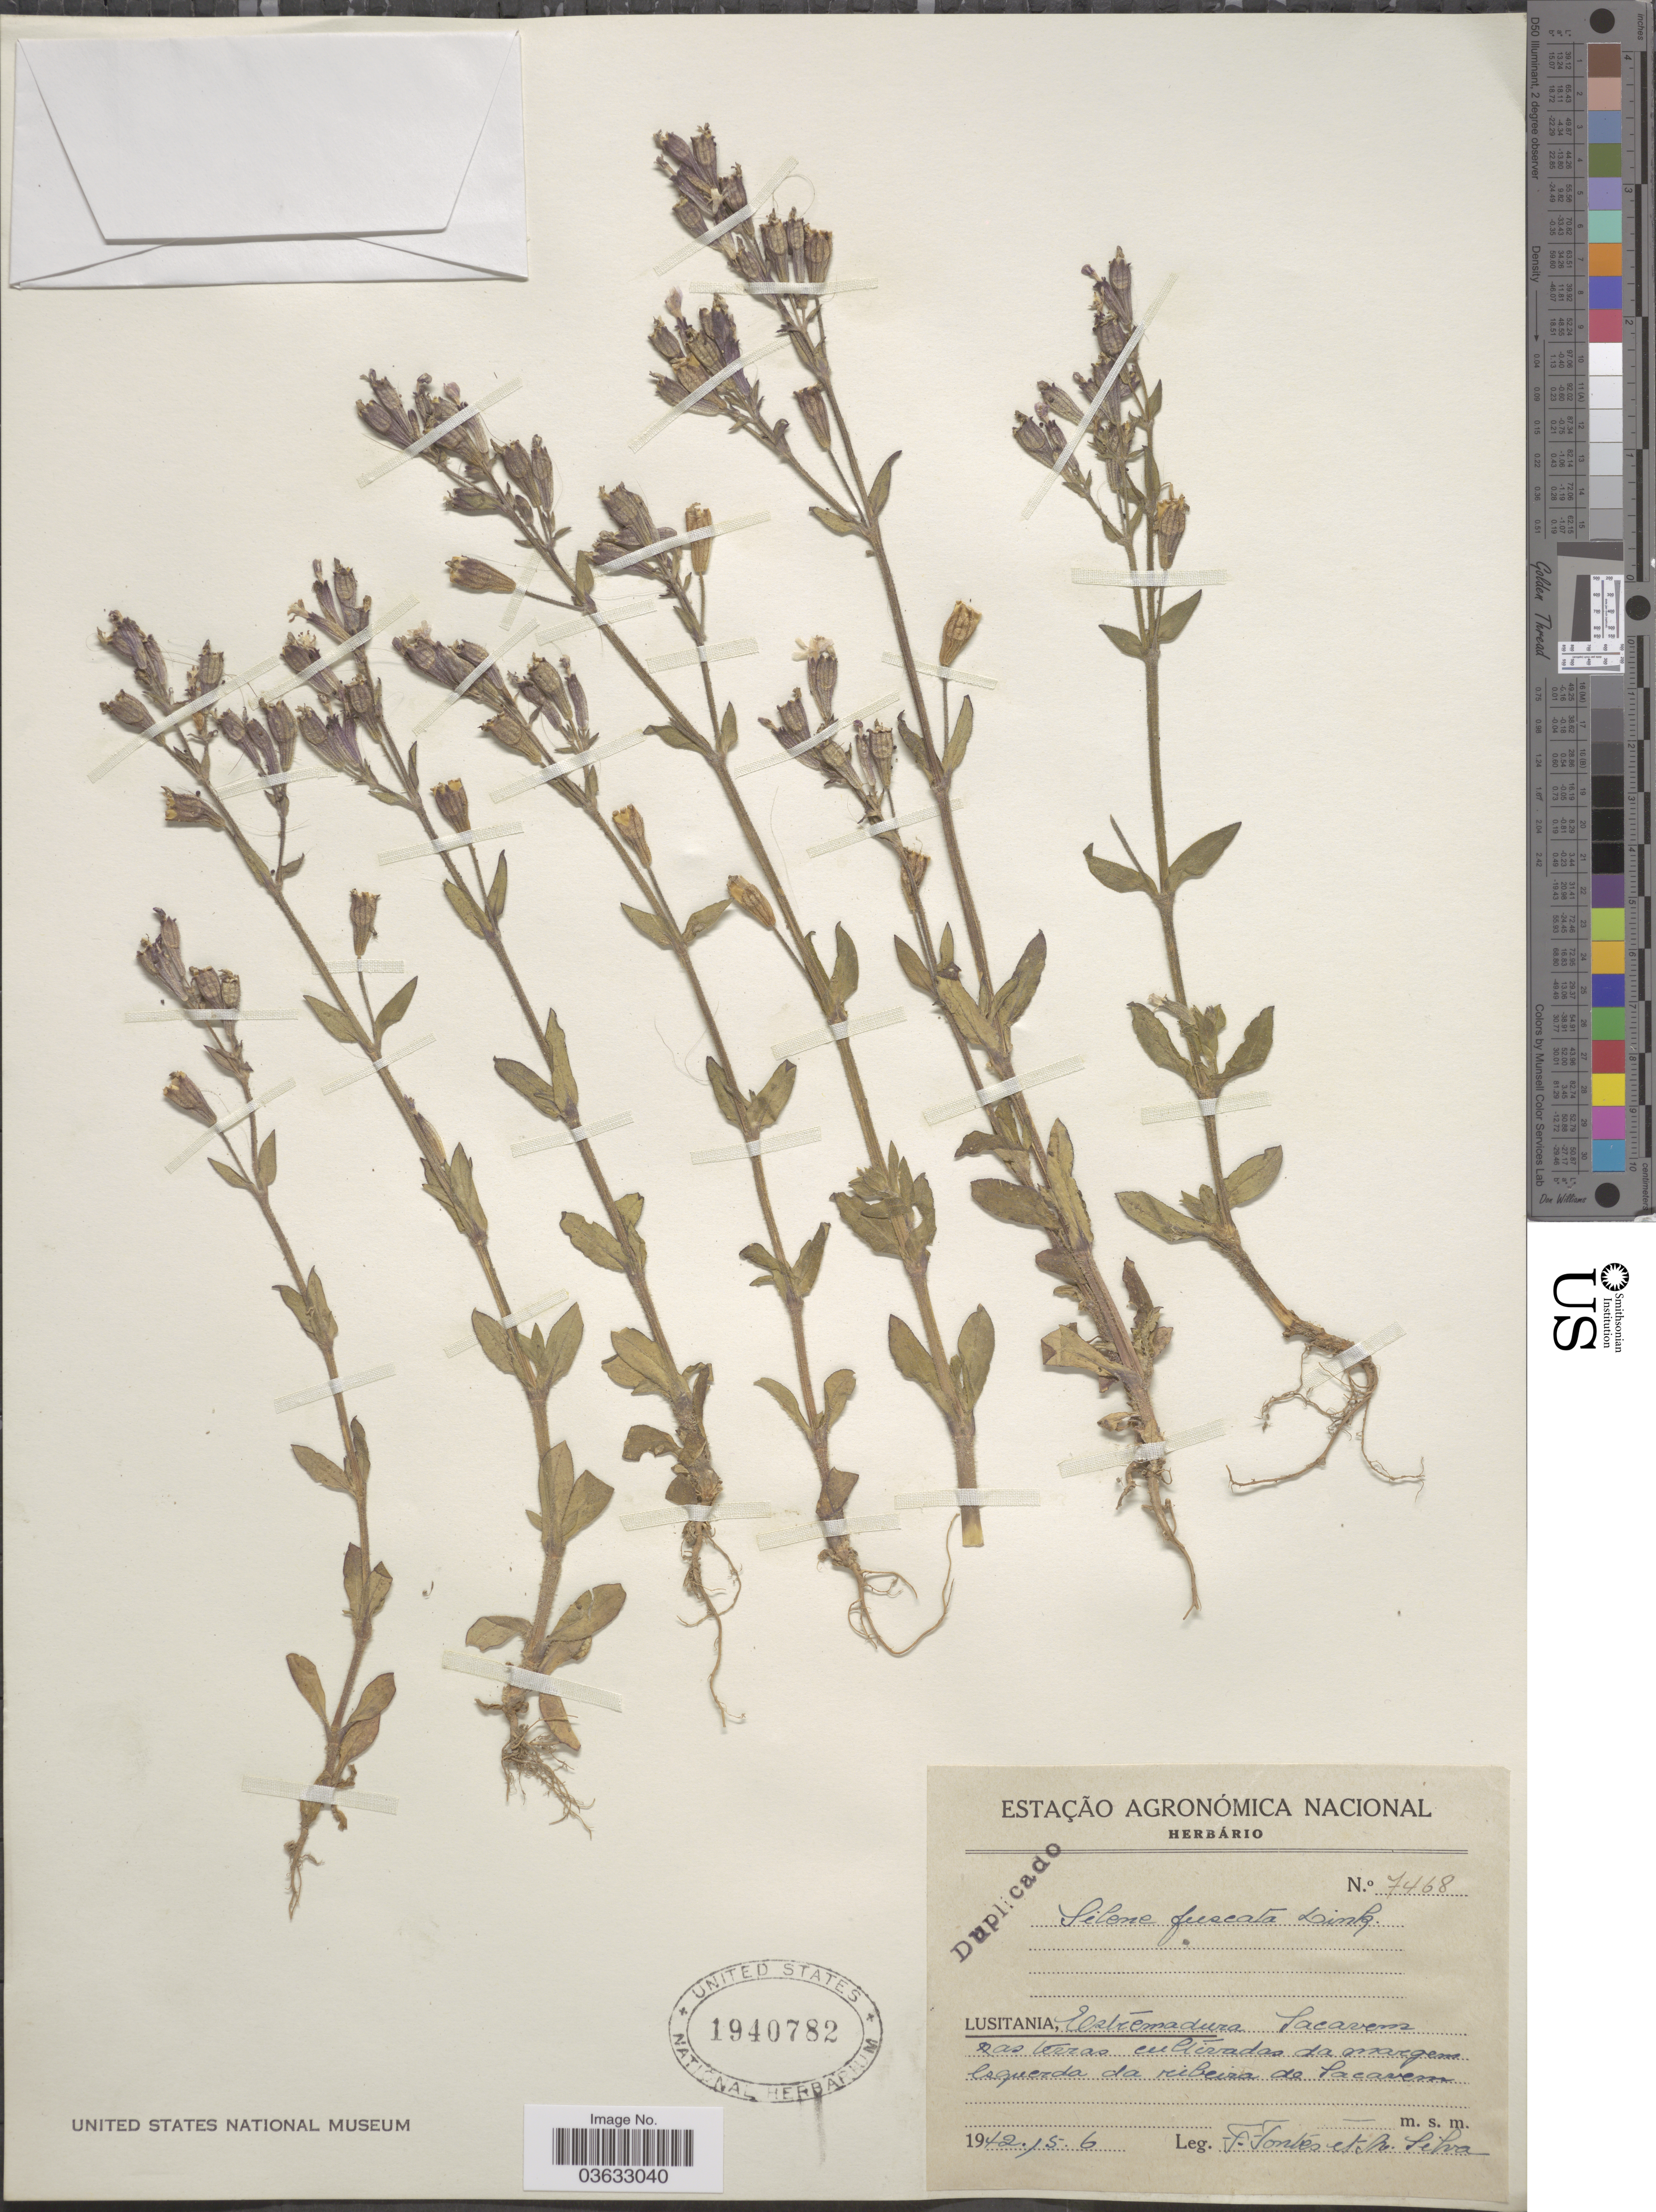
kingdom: Plantae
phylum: Tracheophyta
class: Magnoliopsida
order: Caryophyllales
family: Caryophyllaceae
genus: Silene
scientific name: Silene fuscata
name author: Link ex Brot.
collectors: Fontes, F. & S. Selva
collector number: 7468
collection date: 1942-06-15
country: Portugal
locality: Lusitania, Estremadura Sacaveras [interpreted] mas terras cultivadas da margem esquerda da ribeira de Sacavem.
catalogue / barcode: US 1940782